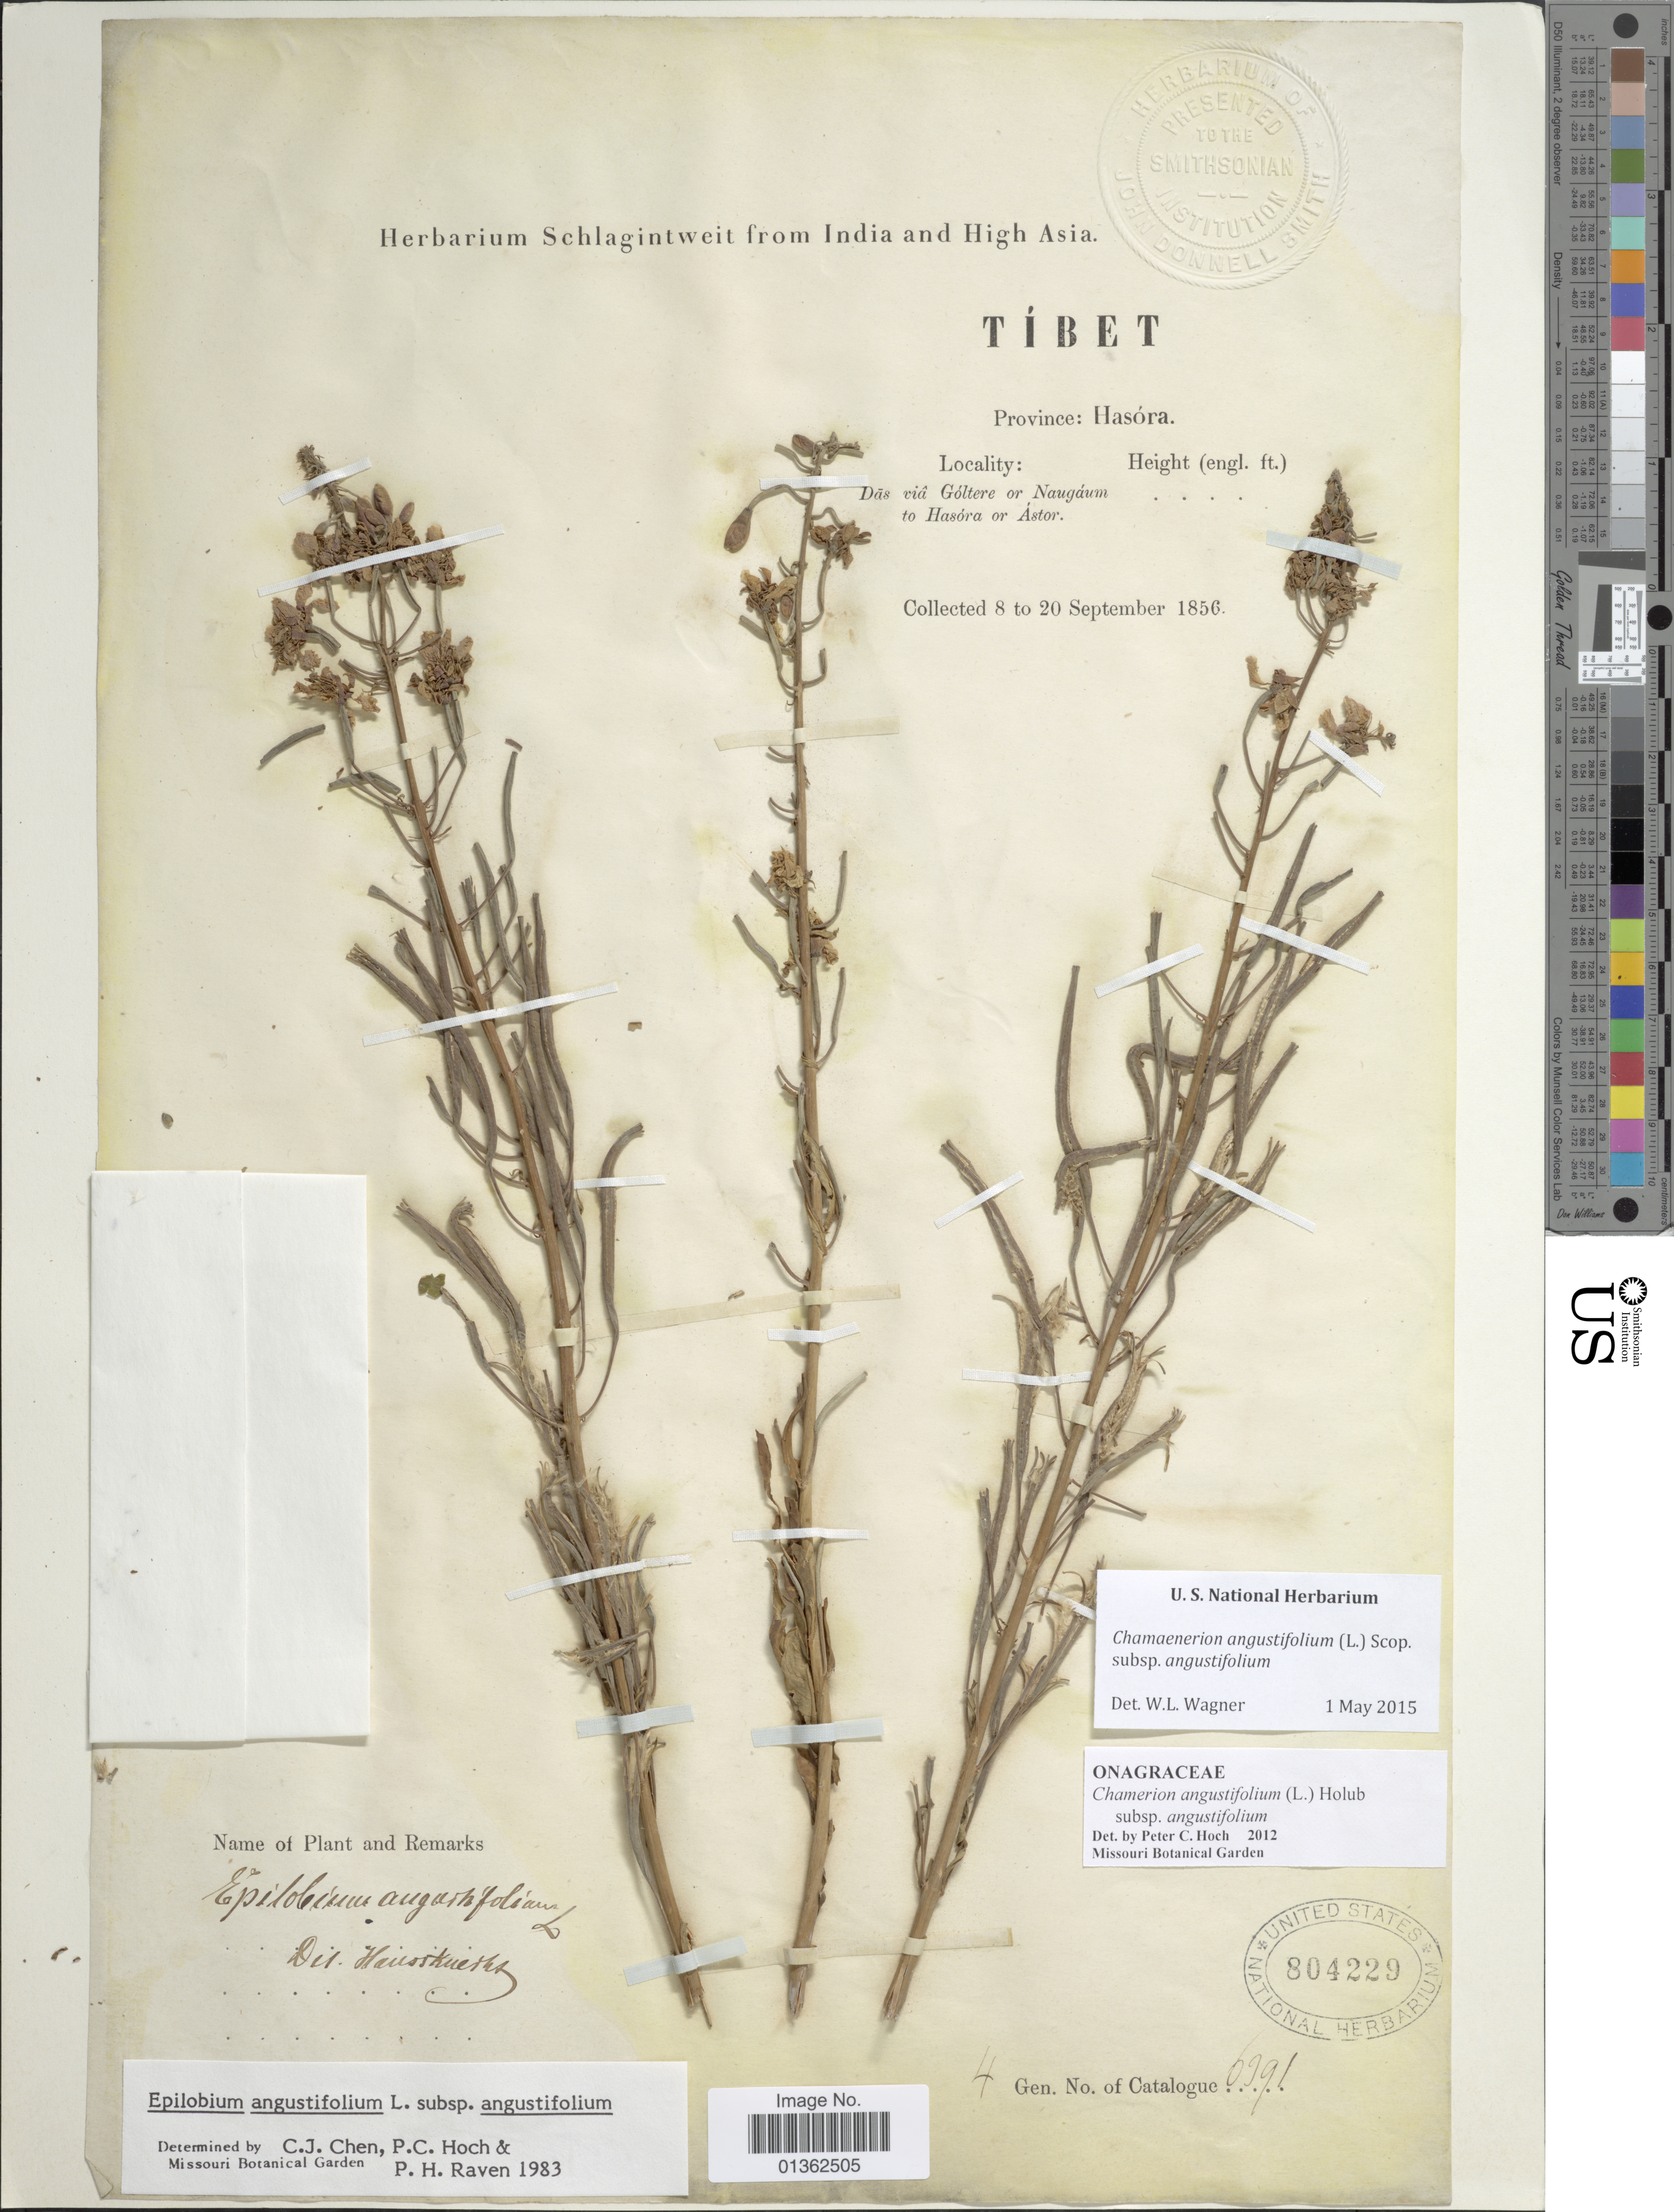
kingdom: Plantae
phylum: Tracheophyta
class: Magnoliopsida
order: Myrtales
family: Onagraceae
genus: Chamaenerion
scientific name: Chamaenerion angustifolium subsp. angustifolium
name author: (L.) Scop.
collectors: Herbarium Schlagintweit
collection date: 1856-09-08/1856-09-20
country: Pakistan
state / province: Gilgit-Baltistan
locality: Tibet. Province: Hasóra. Dãs viâ Góltere or Naugáum to Hasóra or Astor.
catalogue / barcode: US 804229